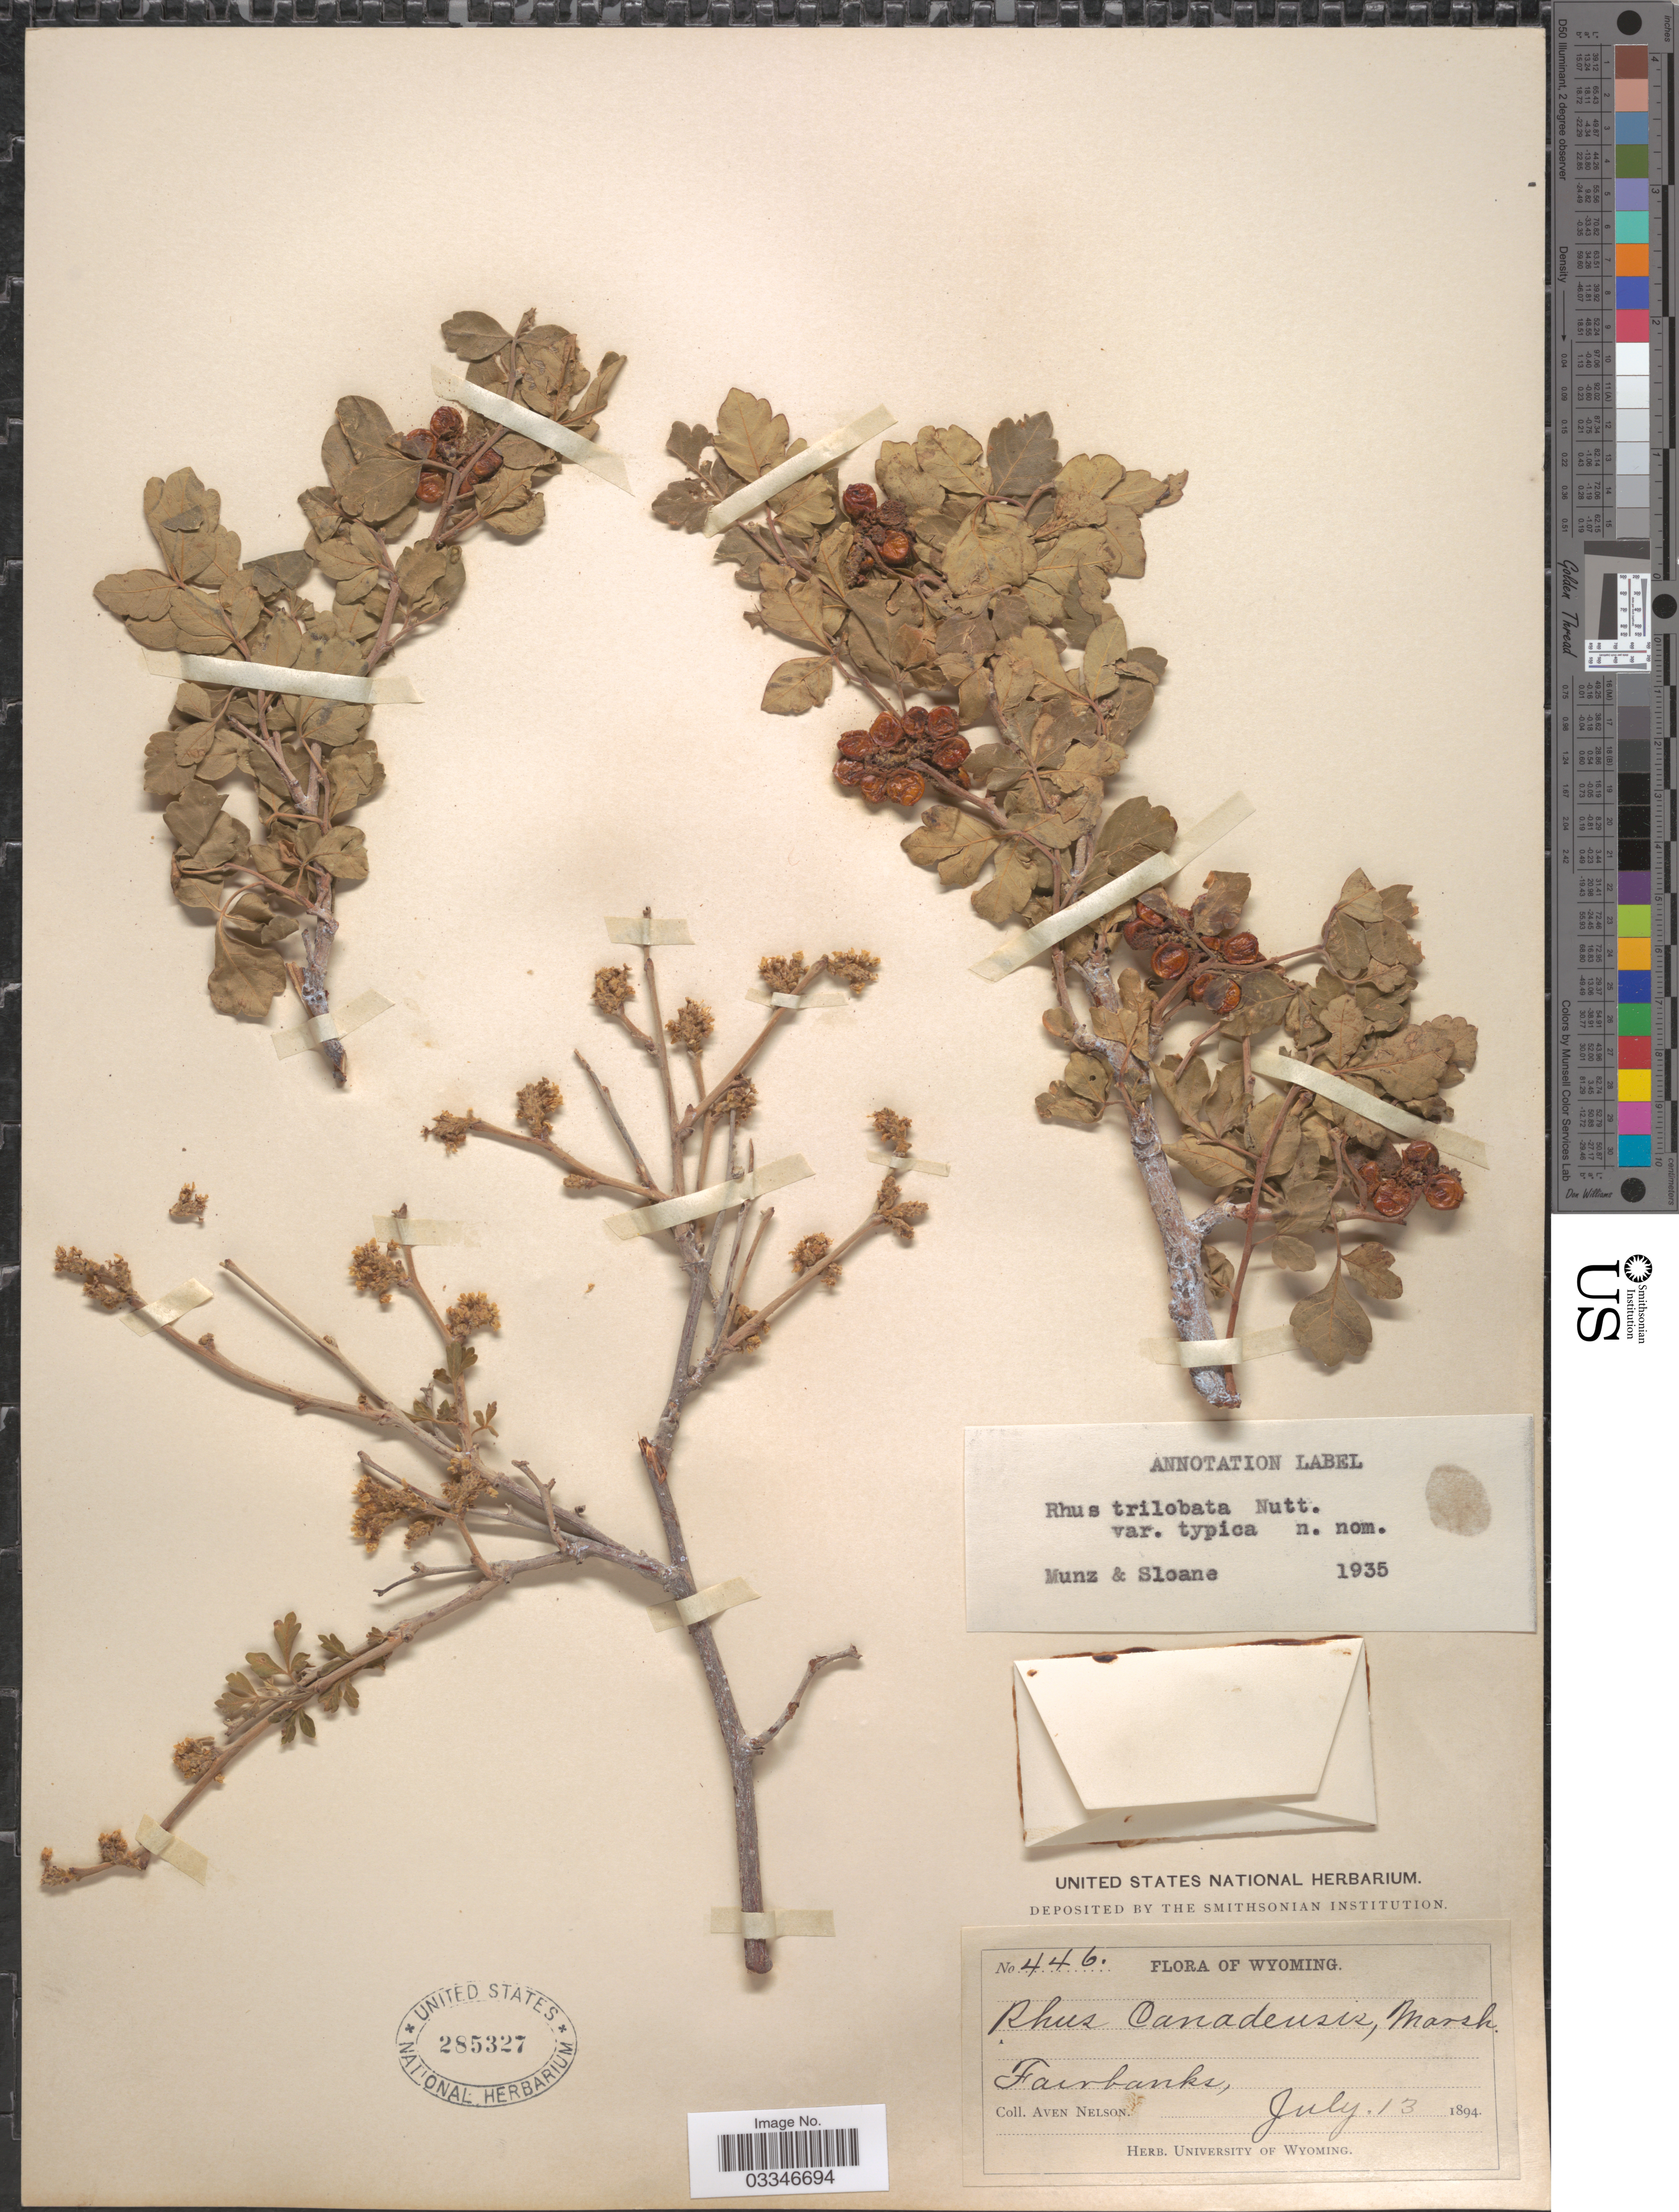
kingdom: Plantae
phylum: Tracheophyta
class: Magnoliopsida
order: Sapindales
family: Anacardiaceae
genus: Rhus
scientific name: Rhus trilobata var. typica Munz & Sloane ined.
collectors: A. Nelson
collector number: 446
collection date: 1894-07-13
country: United States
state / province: Wyoming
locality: Fairbanks.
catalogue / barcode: US 285327